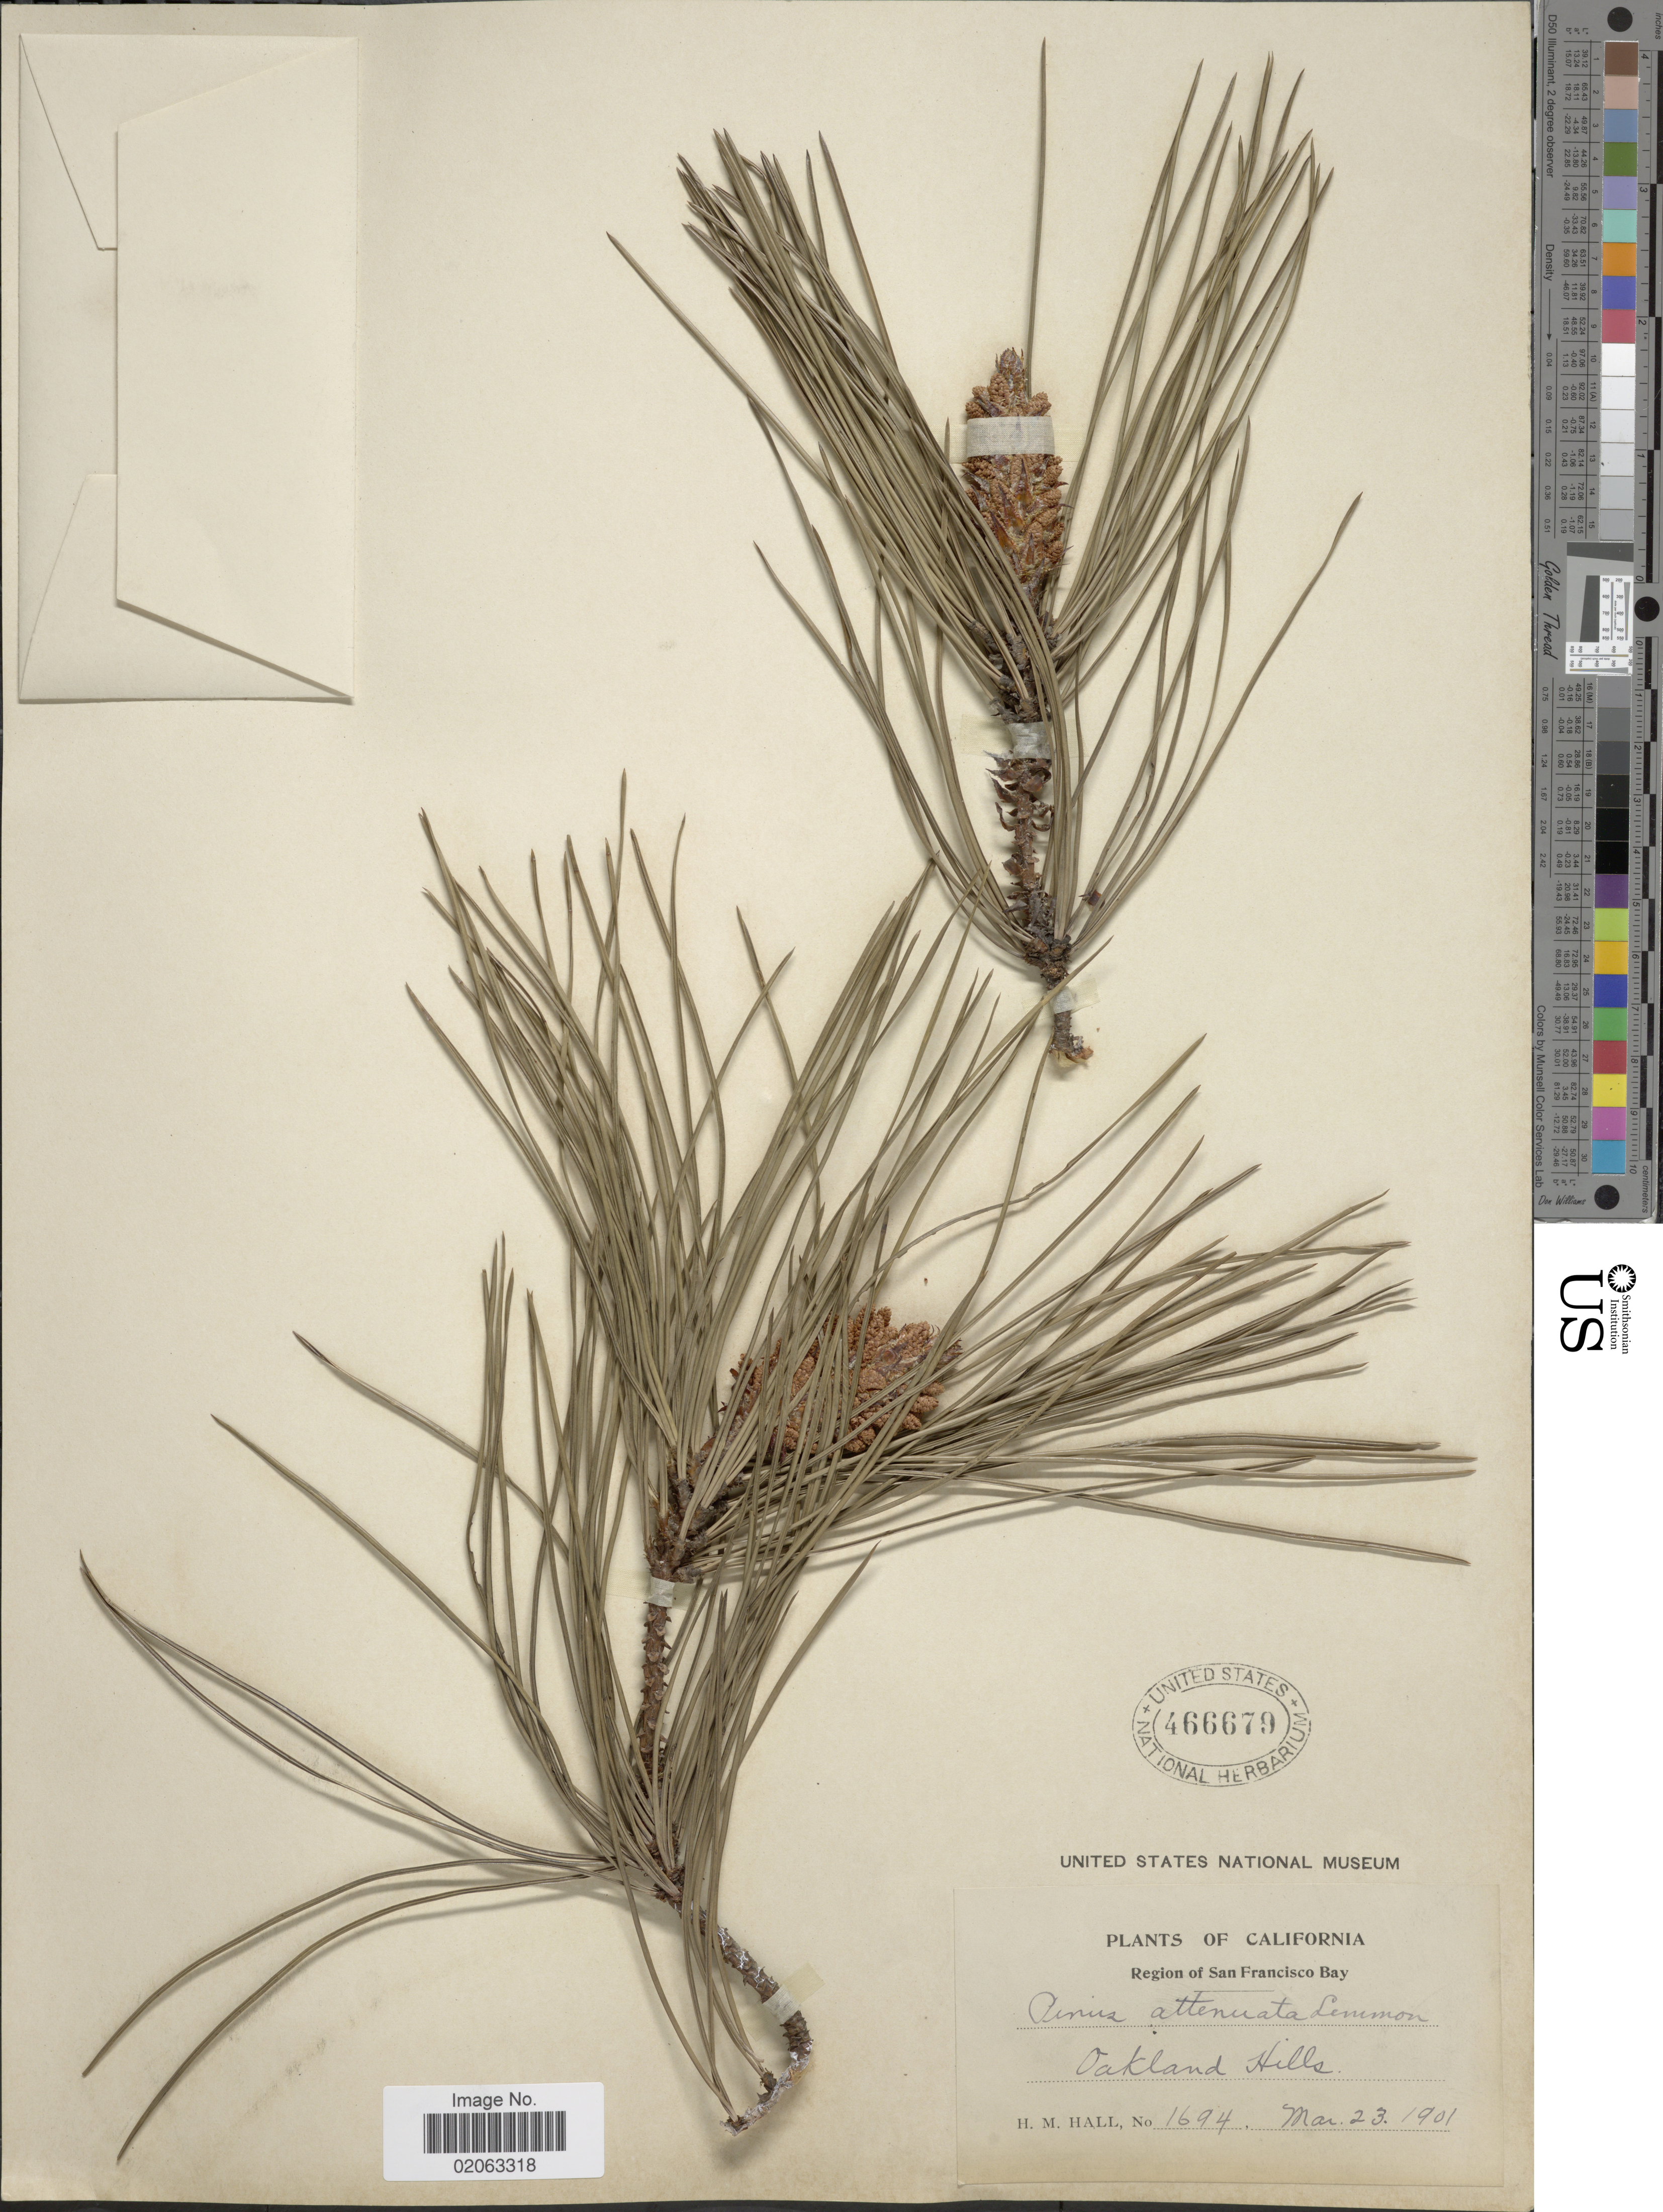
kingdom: Plantae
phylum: Tracheophyta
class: Pinopsida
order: Pinales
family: Pinaceae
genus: Pinus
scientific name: Pinus attenuata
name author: Lemmon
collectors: H. M. Hall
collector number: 1694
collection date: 1901-03-23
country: United States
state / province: California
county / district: San Francisco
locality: Region of San Francisco Bay, Oakland Hills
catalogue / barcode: US 466679